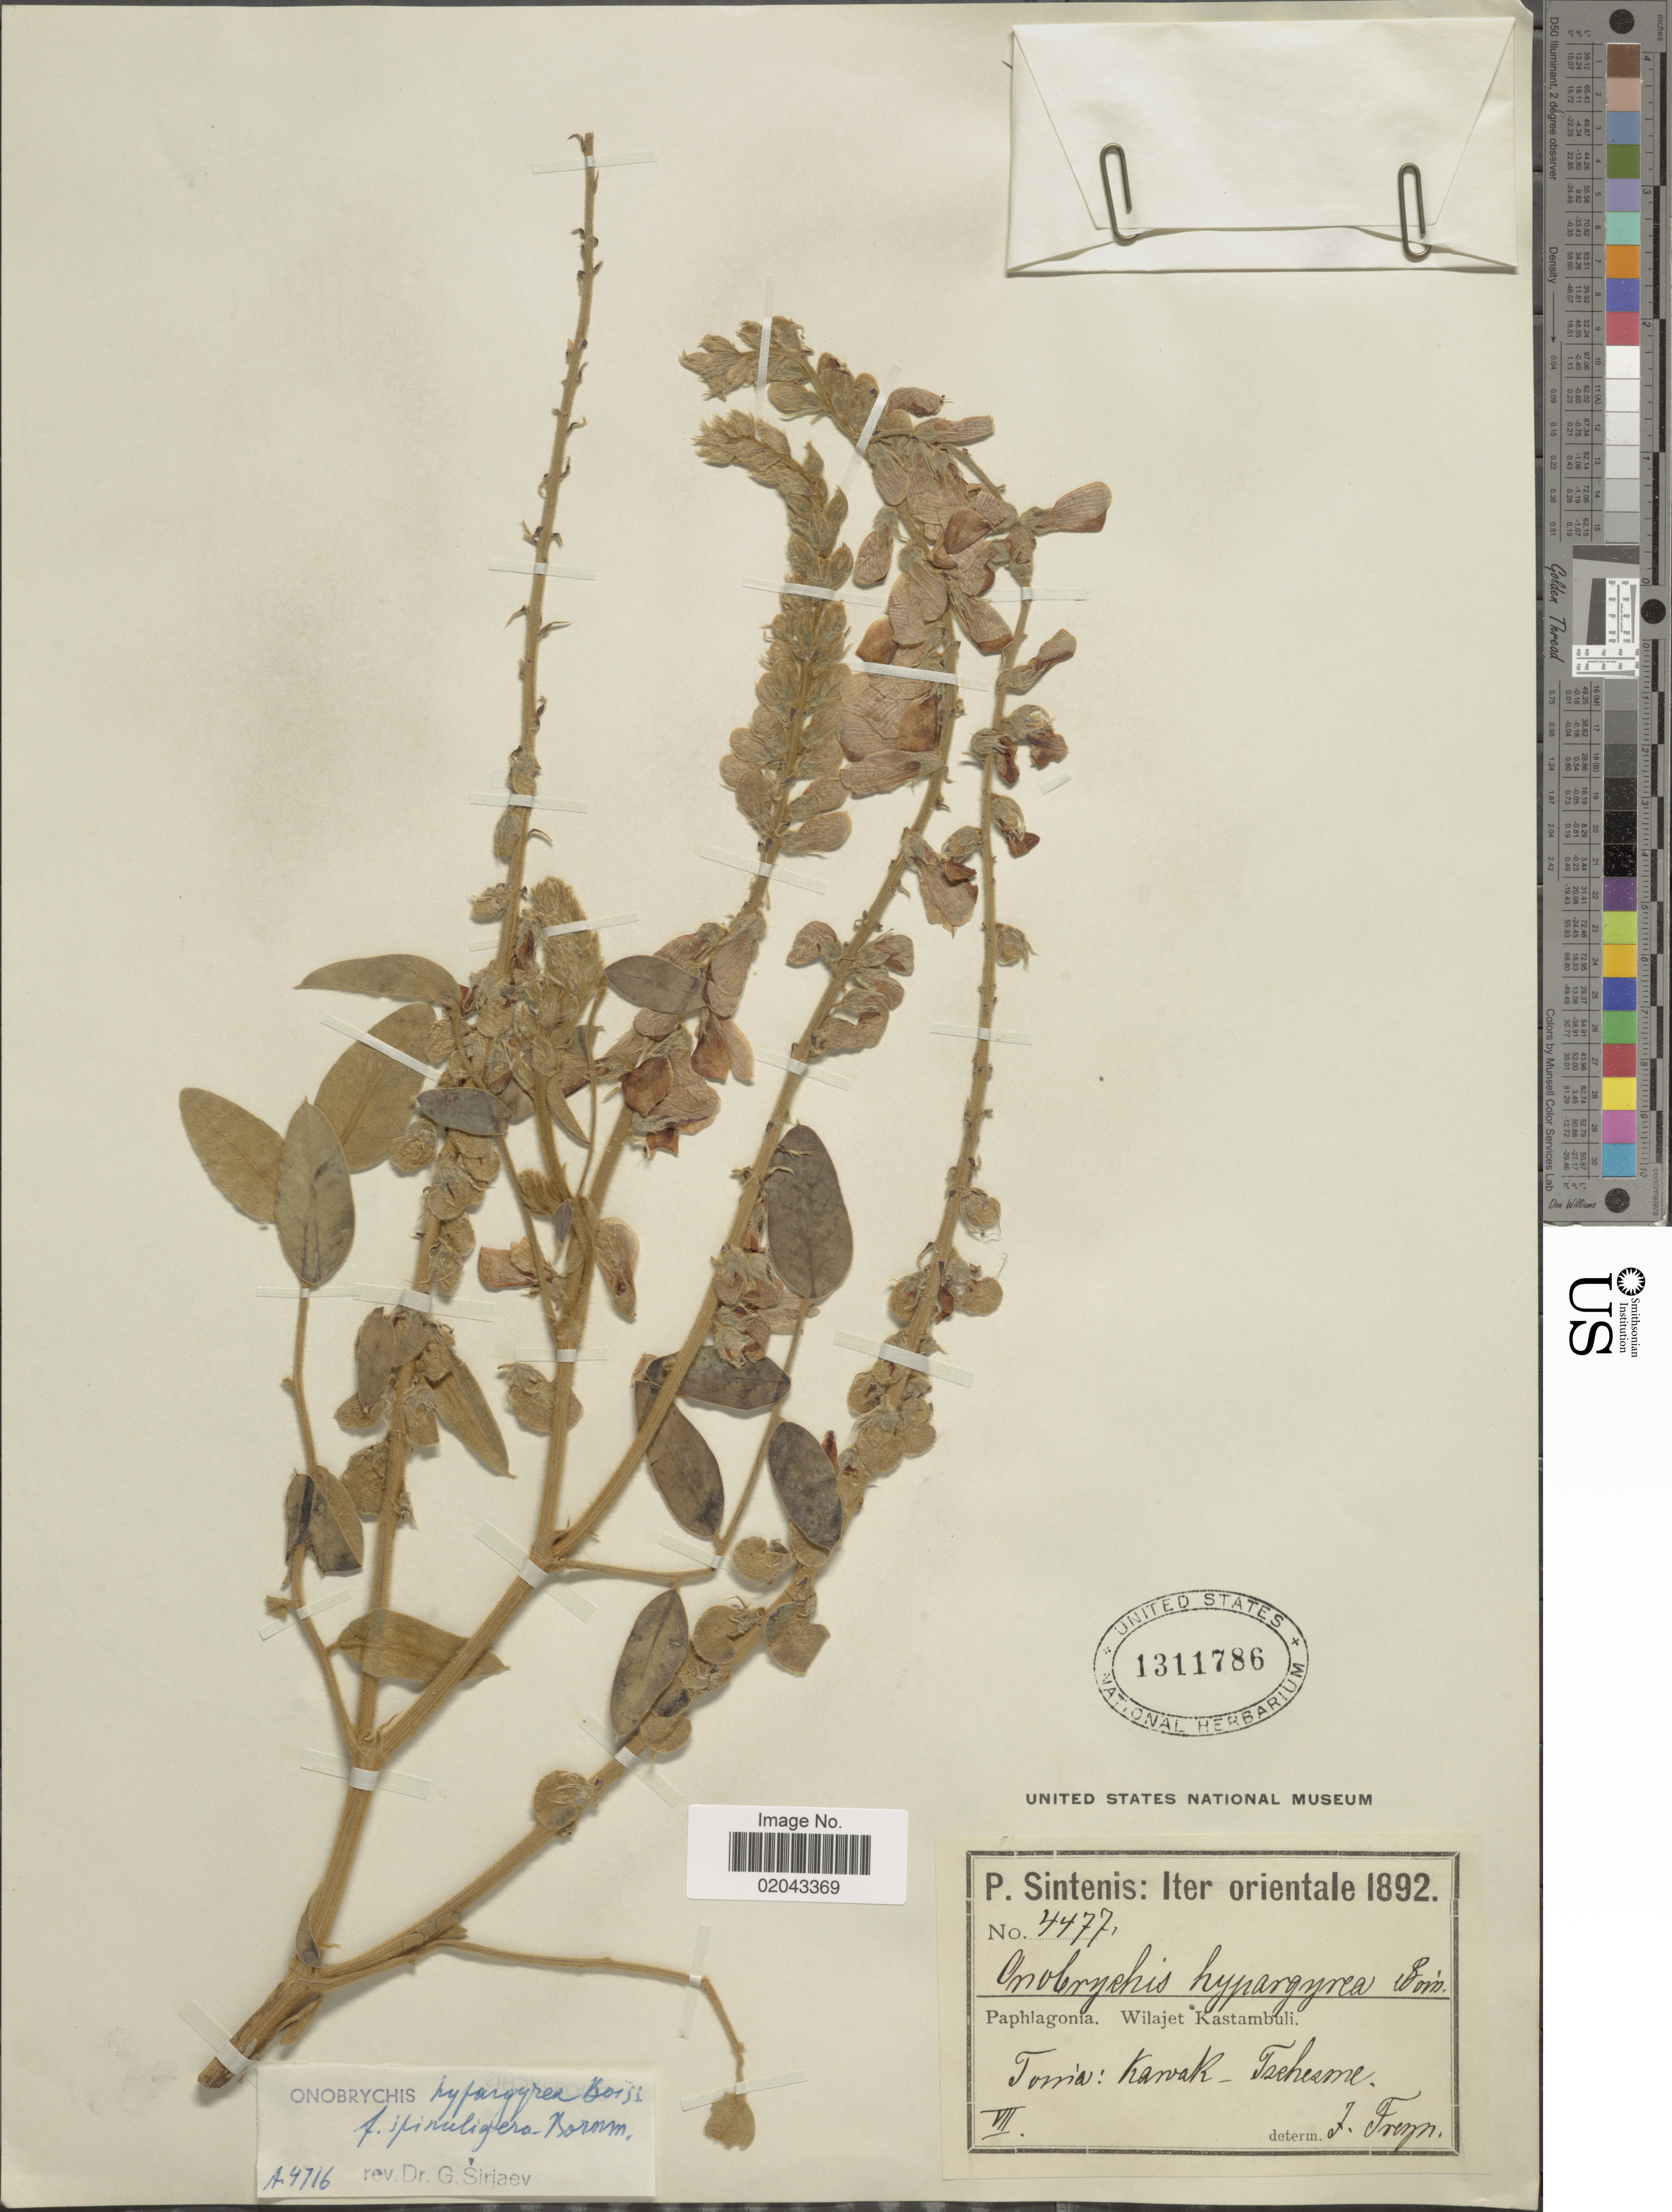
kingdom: Plantae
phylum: Tracheophyta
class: Magnoliopsida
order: Fabales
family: Fabaceae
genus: Onobrychis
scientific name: Onobrychis hypargyrea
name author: Boiss.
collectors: P. Sintenis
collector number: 4477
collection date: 1892-07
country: Turkey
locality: Iter orientale, Paphlagonia, Wilajet Kastambuli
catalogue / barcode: US 1311786